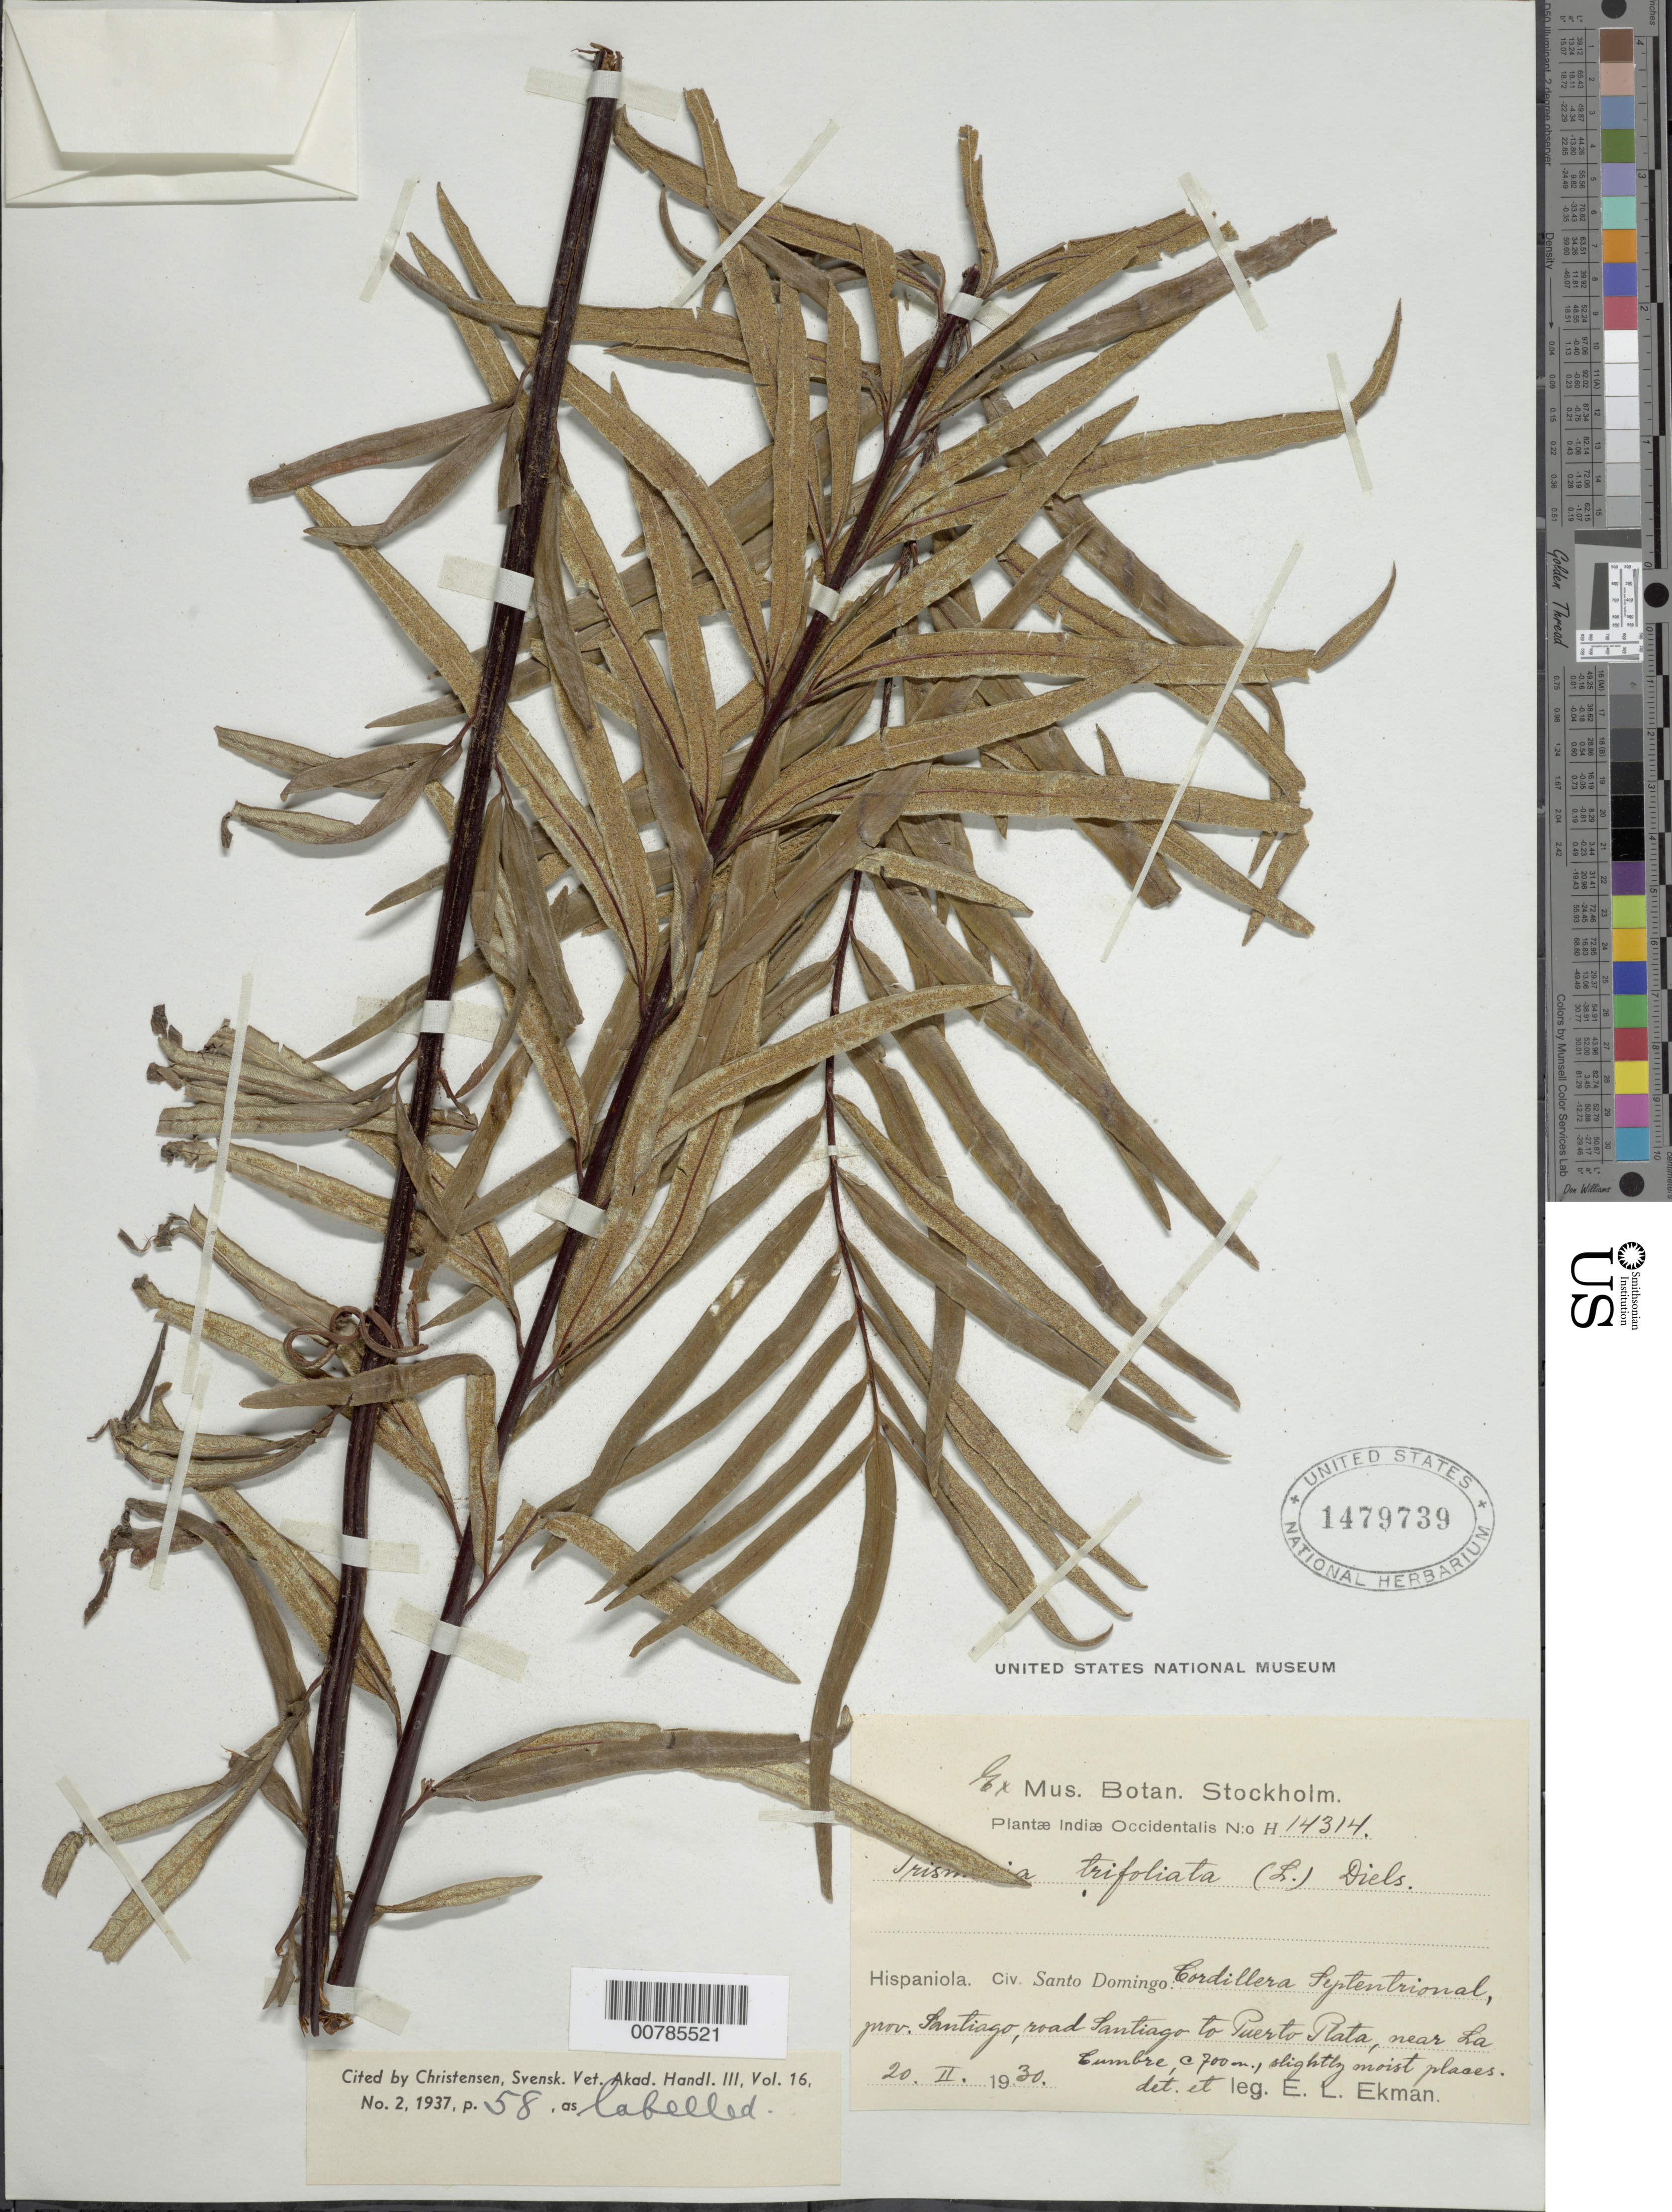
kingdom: Plantae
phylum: Tracheophyta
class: Polypodiopsida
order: Polypodiales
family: Pteridaceae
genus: Pityrogramma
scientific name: Pityrogramma trifoliata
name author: (L.) R.M. Tryon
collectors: E. L. Ekman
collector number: H 14314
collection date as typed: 20 Feb 1930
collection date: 1930-02-20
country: Dominican Republic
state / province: Santiago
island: Hispaniola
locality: Cordillera Septentrional, Santiago to Puerto Plata, near La Cumbre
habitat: Slightly moist places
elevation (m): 700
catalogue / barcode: US 1479739